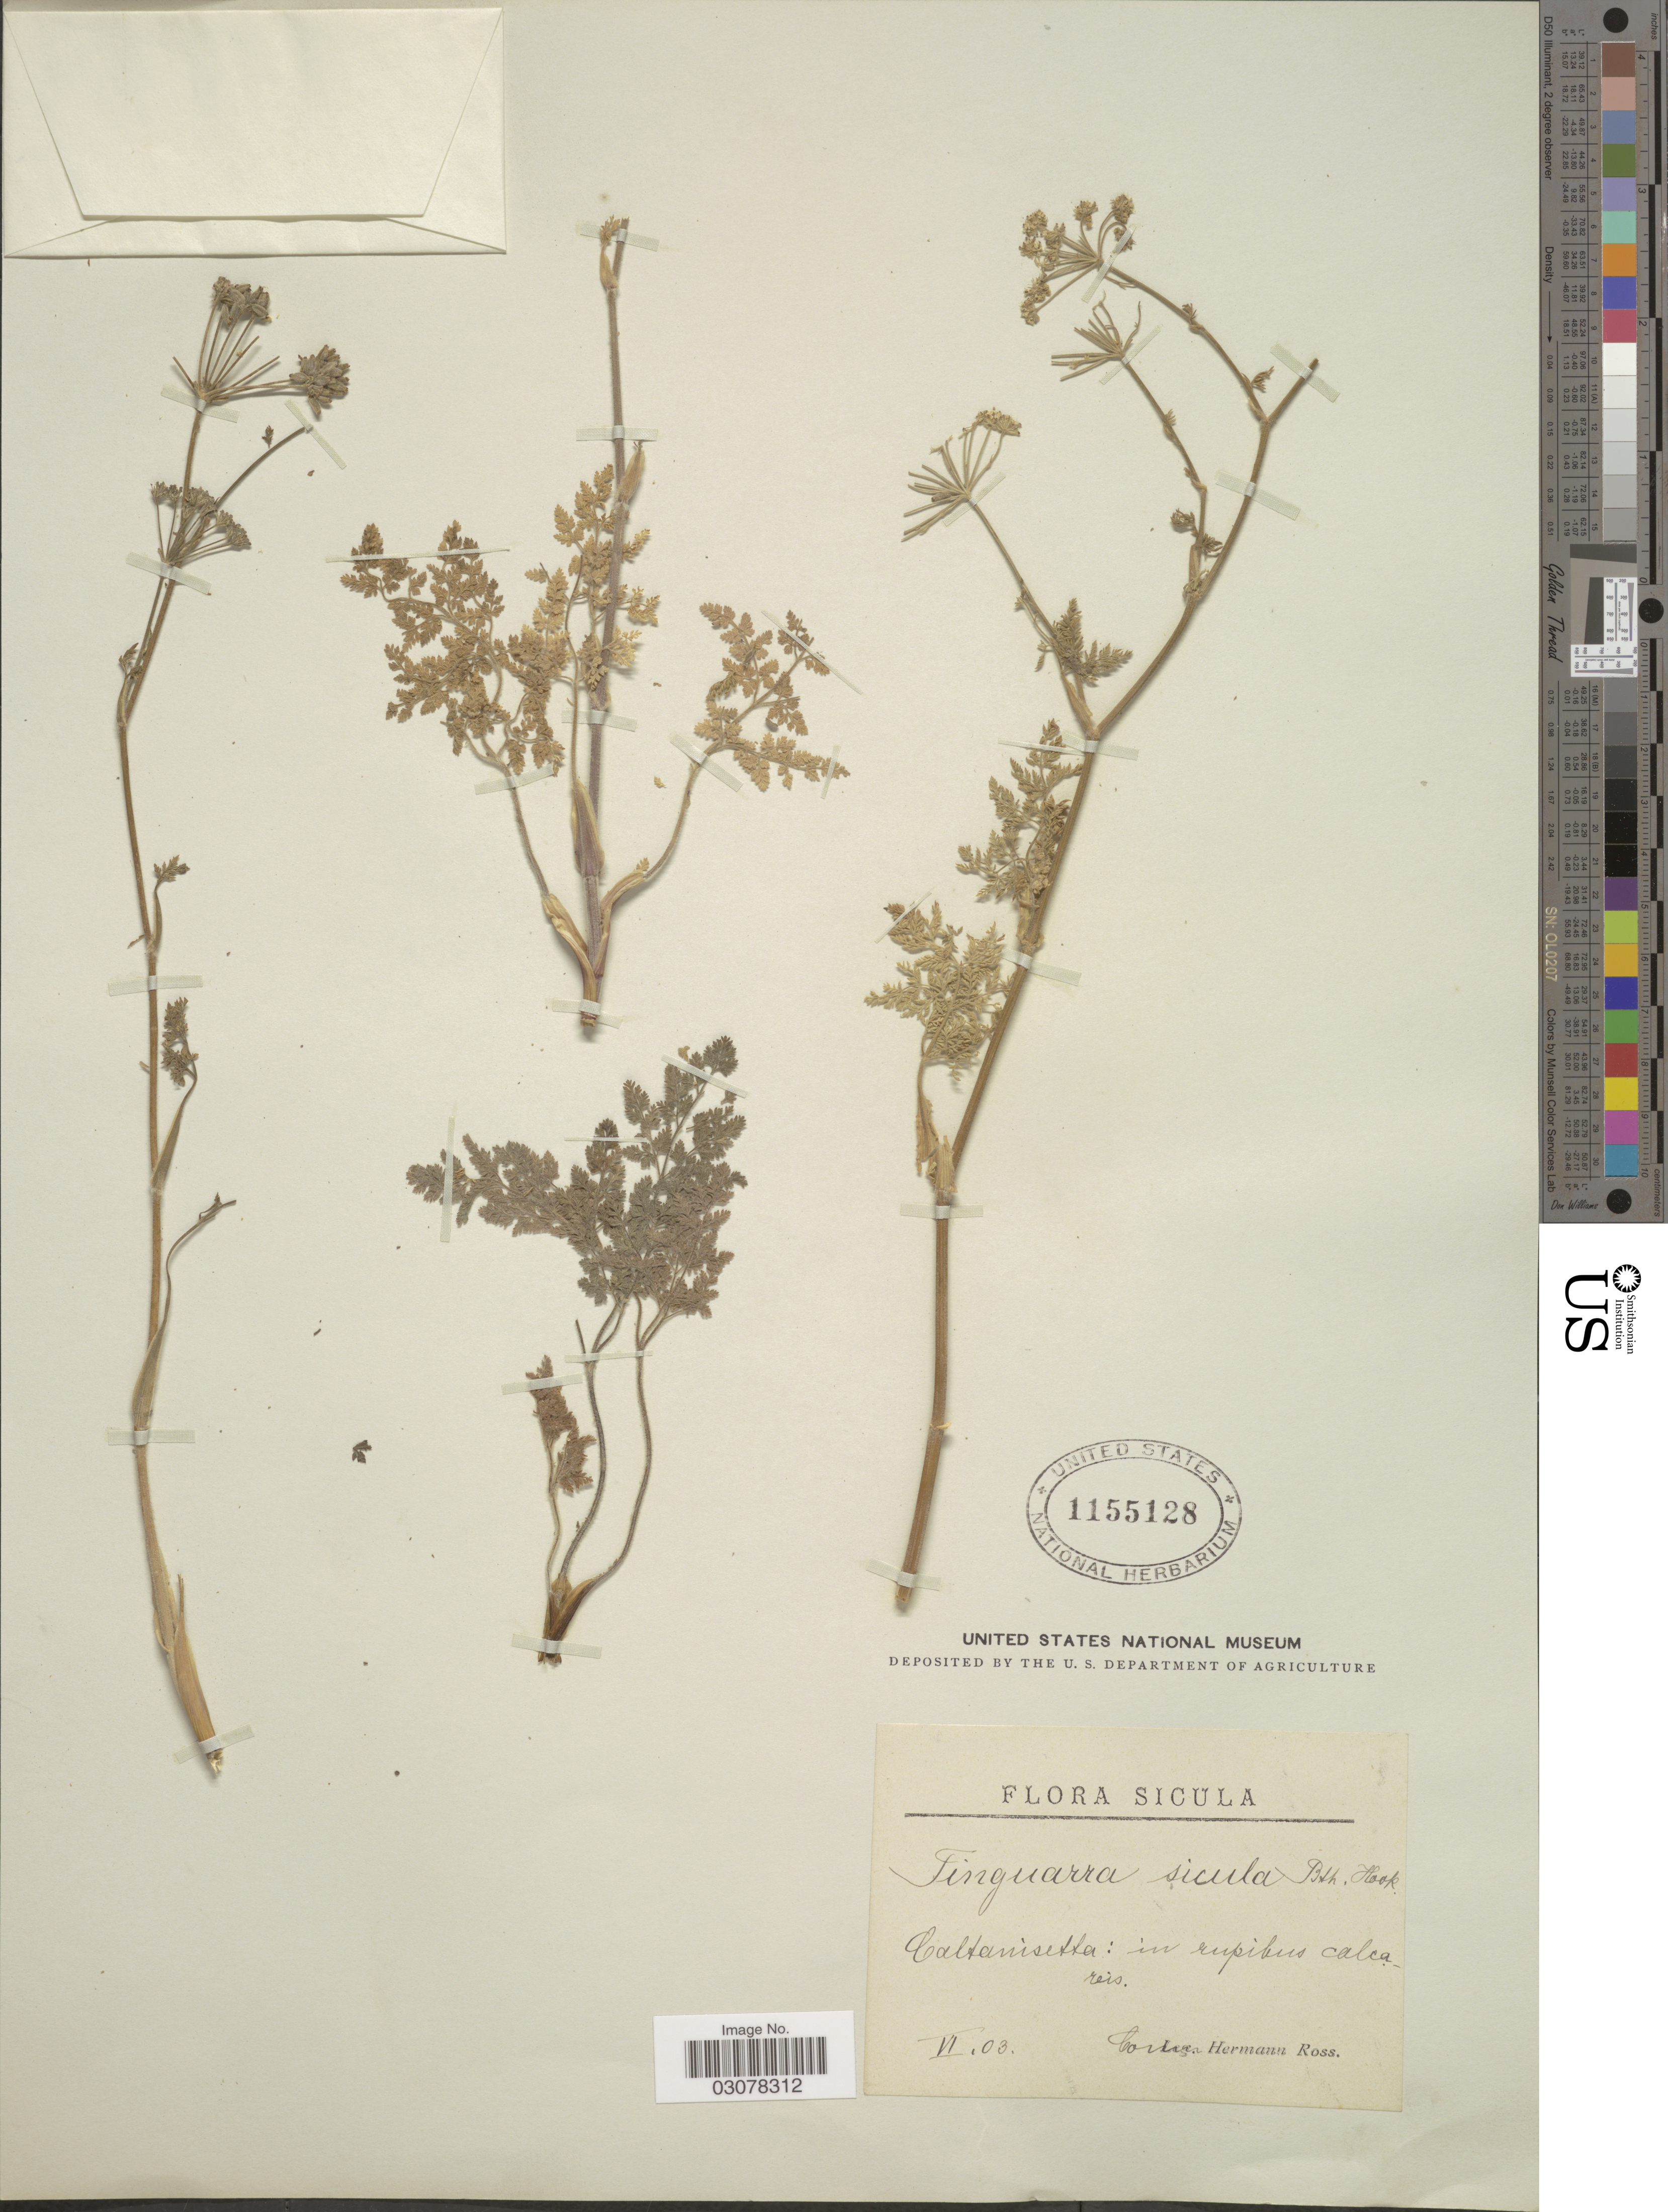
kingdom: Plantae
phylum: Tracheophyta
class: Magnoliopsida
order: Apiales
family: Apiaceae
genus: Tinguarra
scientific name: Tinguarra sicula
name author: (L.) Benth. & Hook. f.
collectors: H. Ross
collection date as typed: Transcribed d/m/y: /6/3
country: Italy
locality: Sicula. Caltanisetta: in rupibus calcareis.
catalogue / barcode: US 1155128